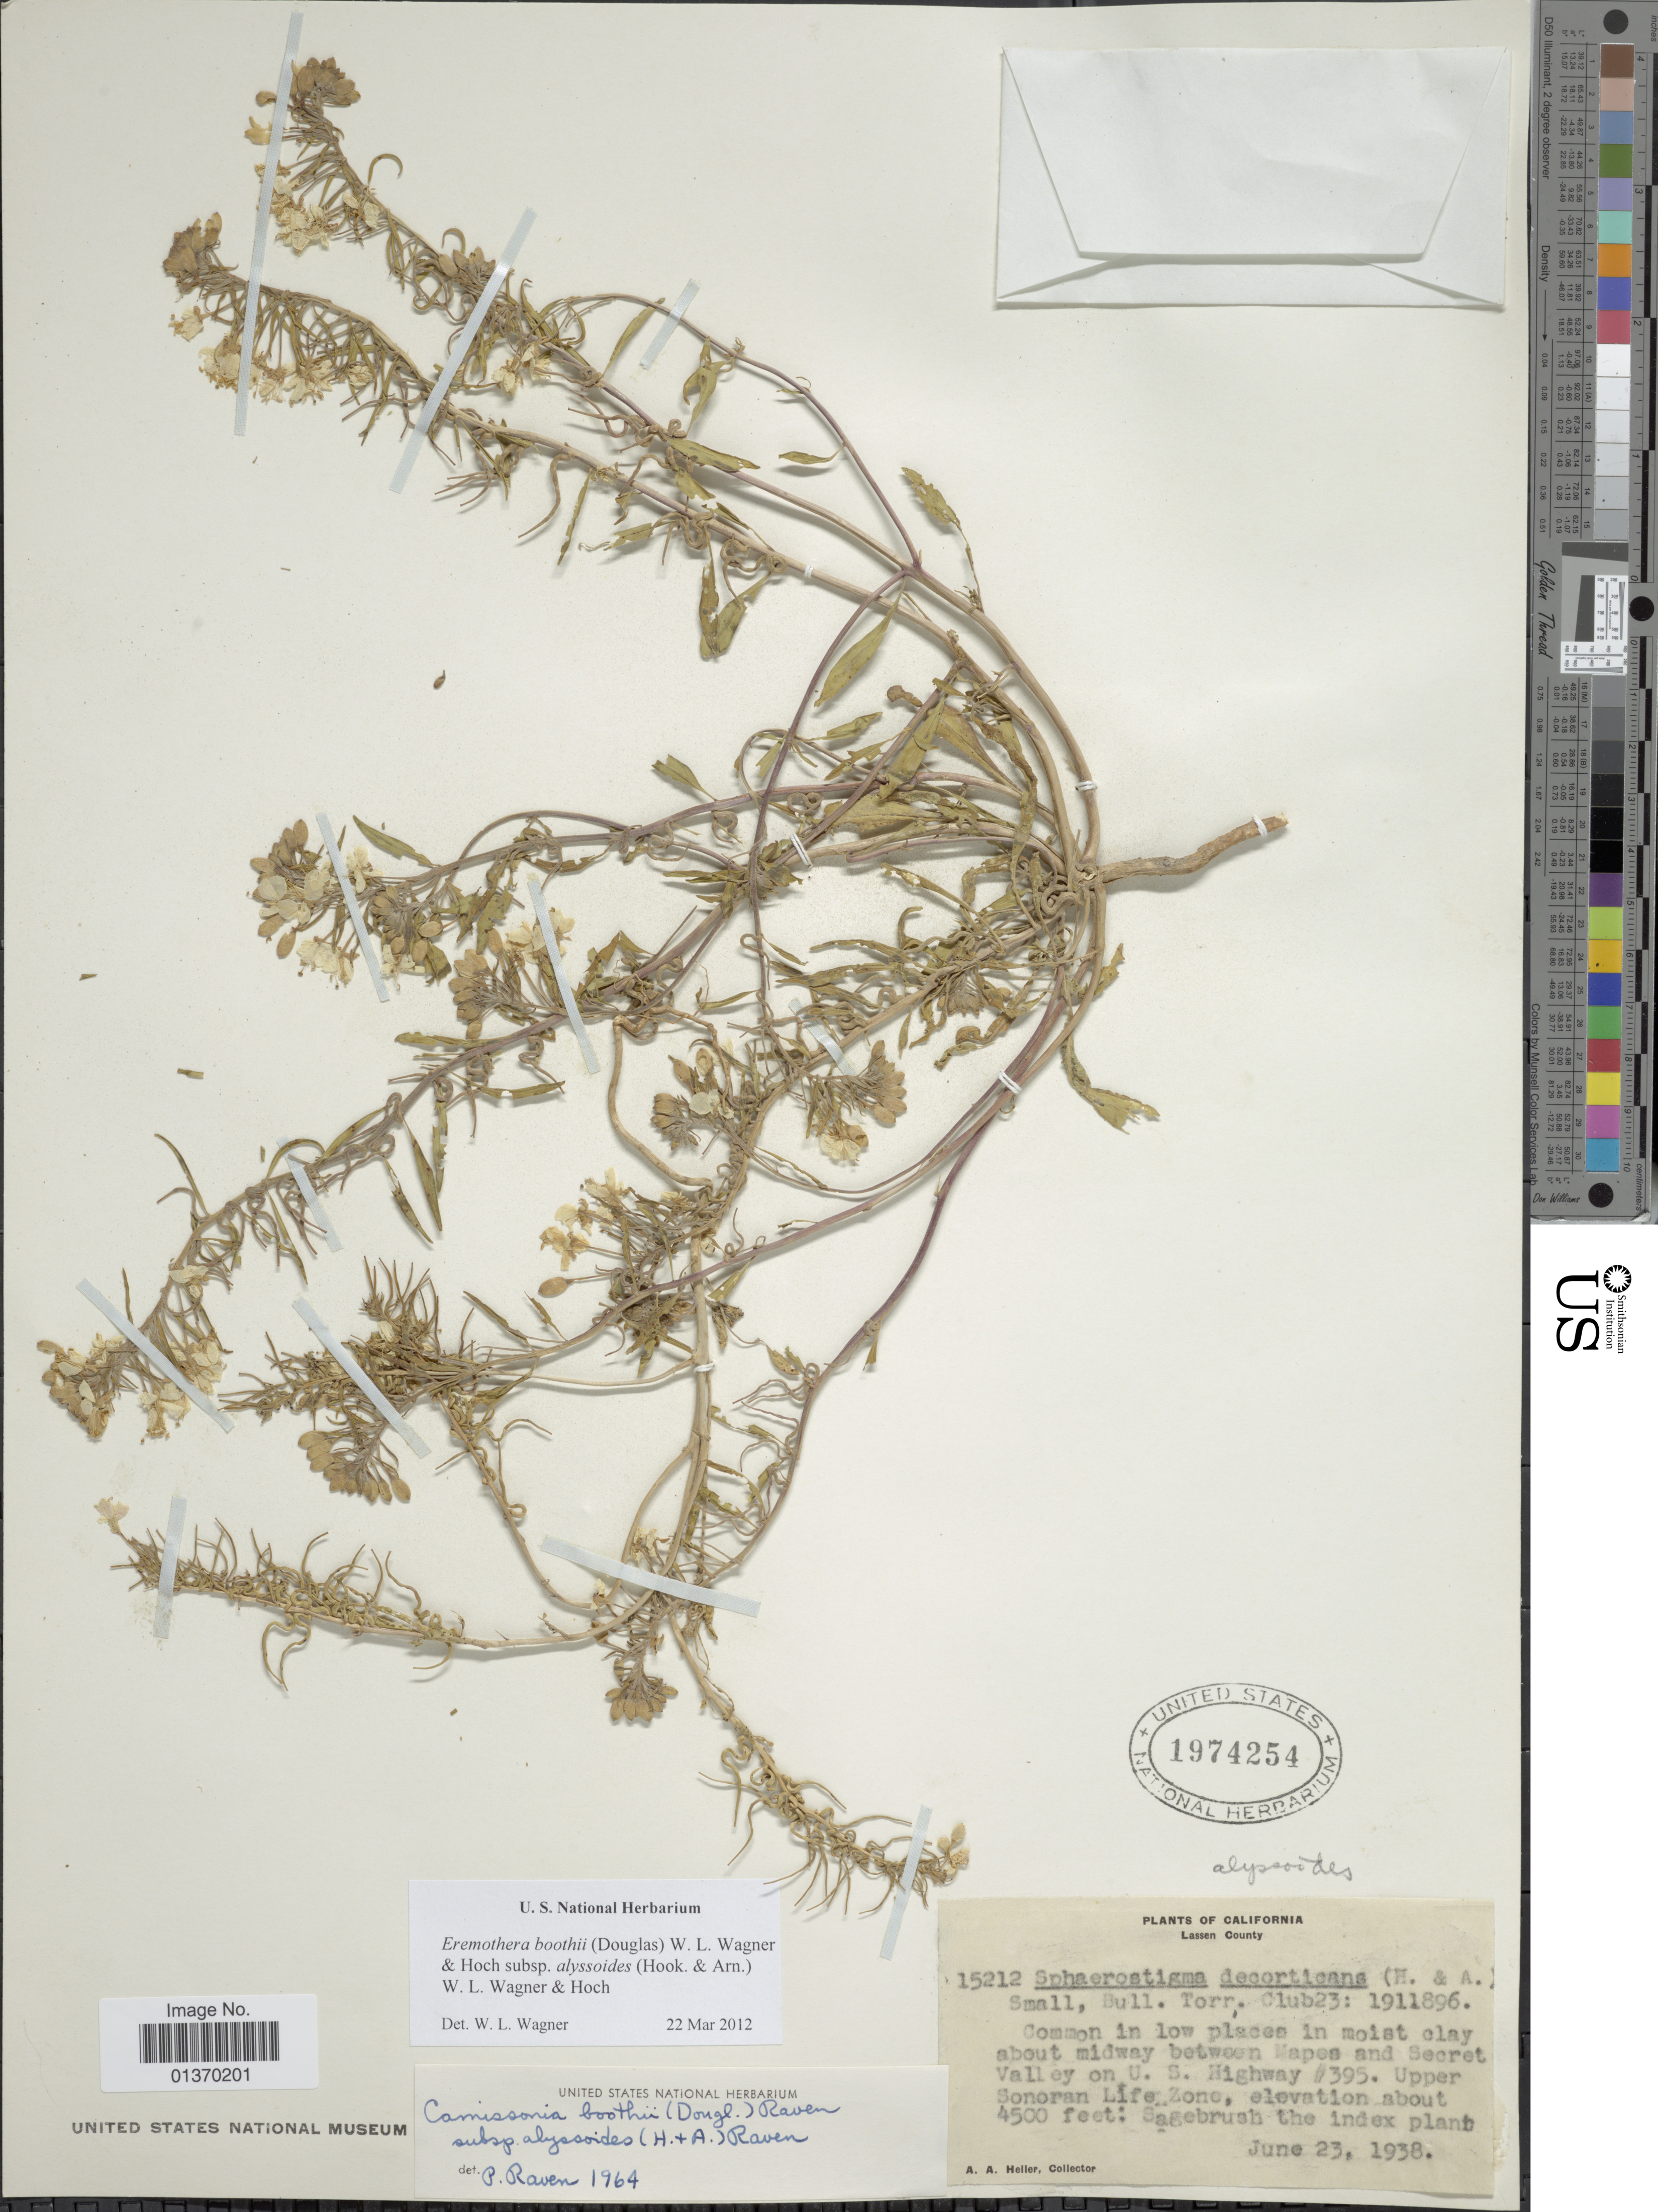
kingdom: Plantae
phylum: Tracheophyta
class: Magnoliopsida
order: Myrtales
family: Onagraceae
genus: Eremothera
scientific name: Eremothera boothii subsp. alyssoides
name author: (Hook. & Arn.) W.L. Wagner & Hoch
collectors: A. A. Heller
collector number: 15212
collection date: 1938-06-23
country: United States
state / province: California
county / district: Lassen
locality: Lassen County, about midway between Mapes and Secret Valley on U. S. Highway #395. Upper Sonoran Life Zone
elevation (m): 1372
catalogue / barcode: US 1974254